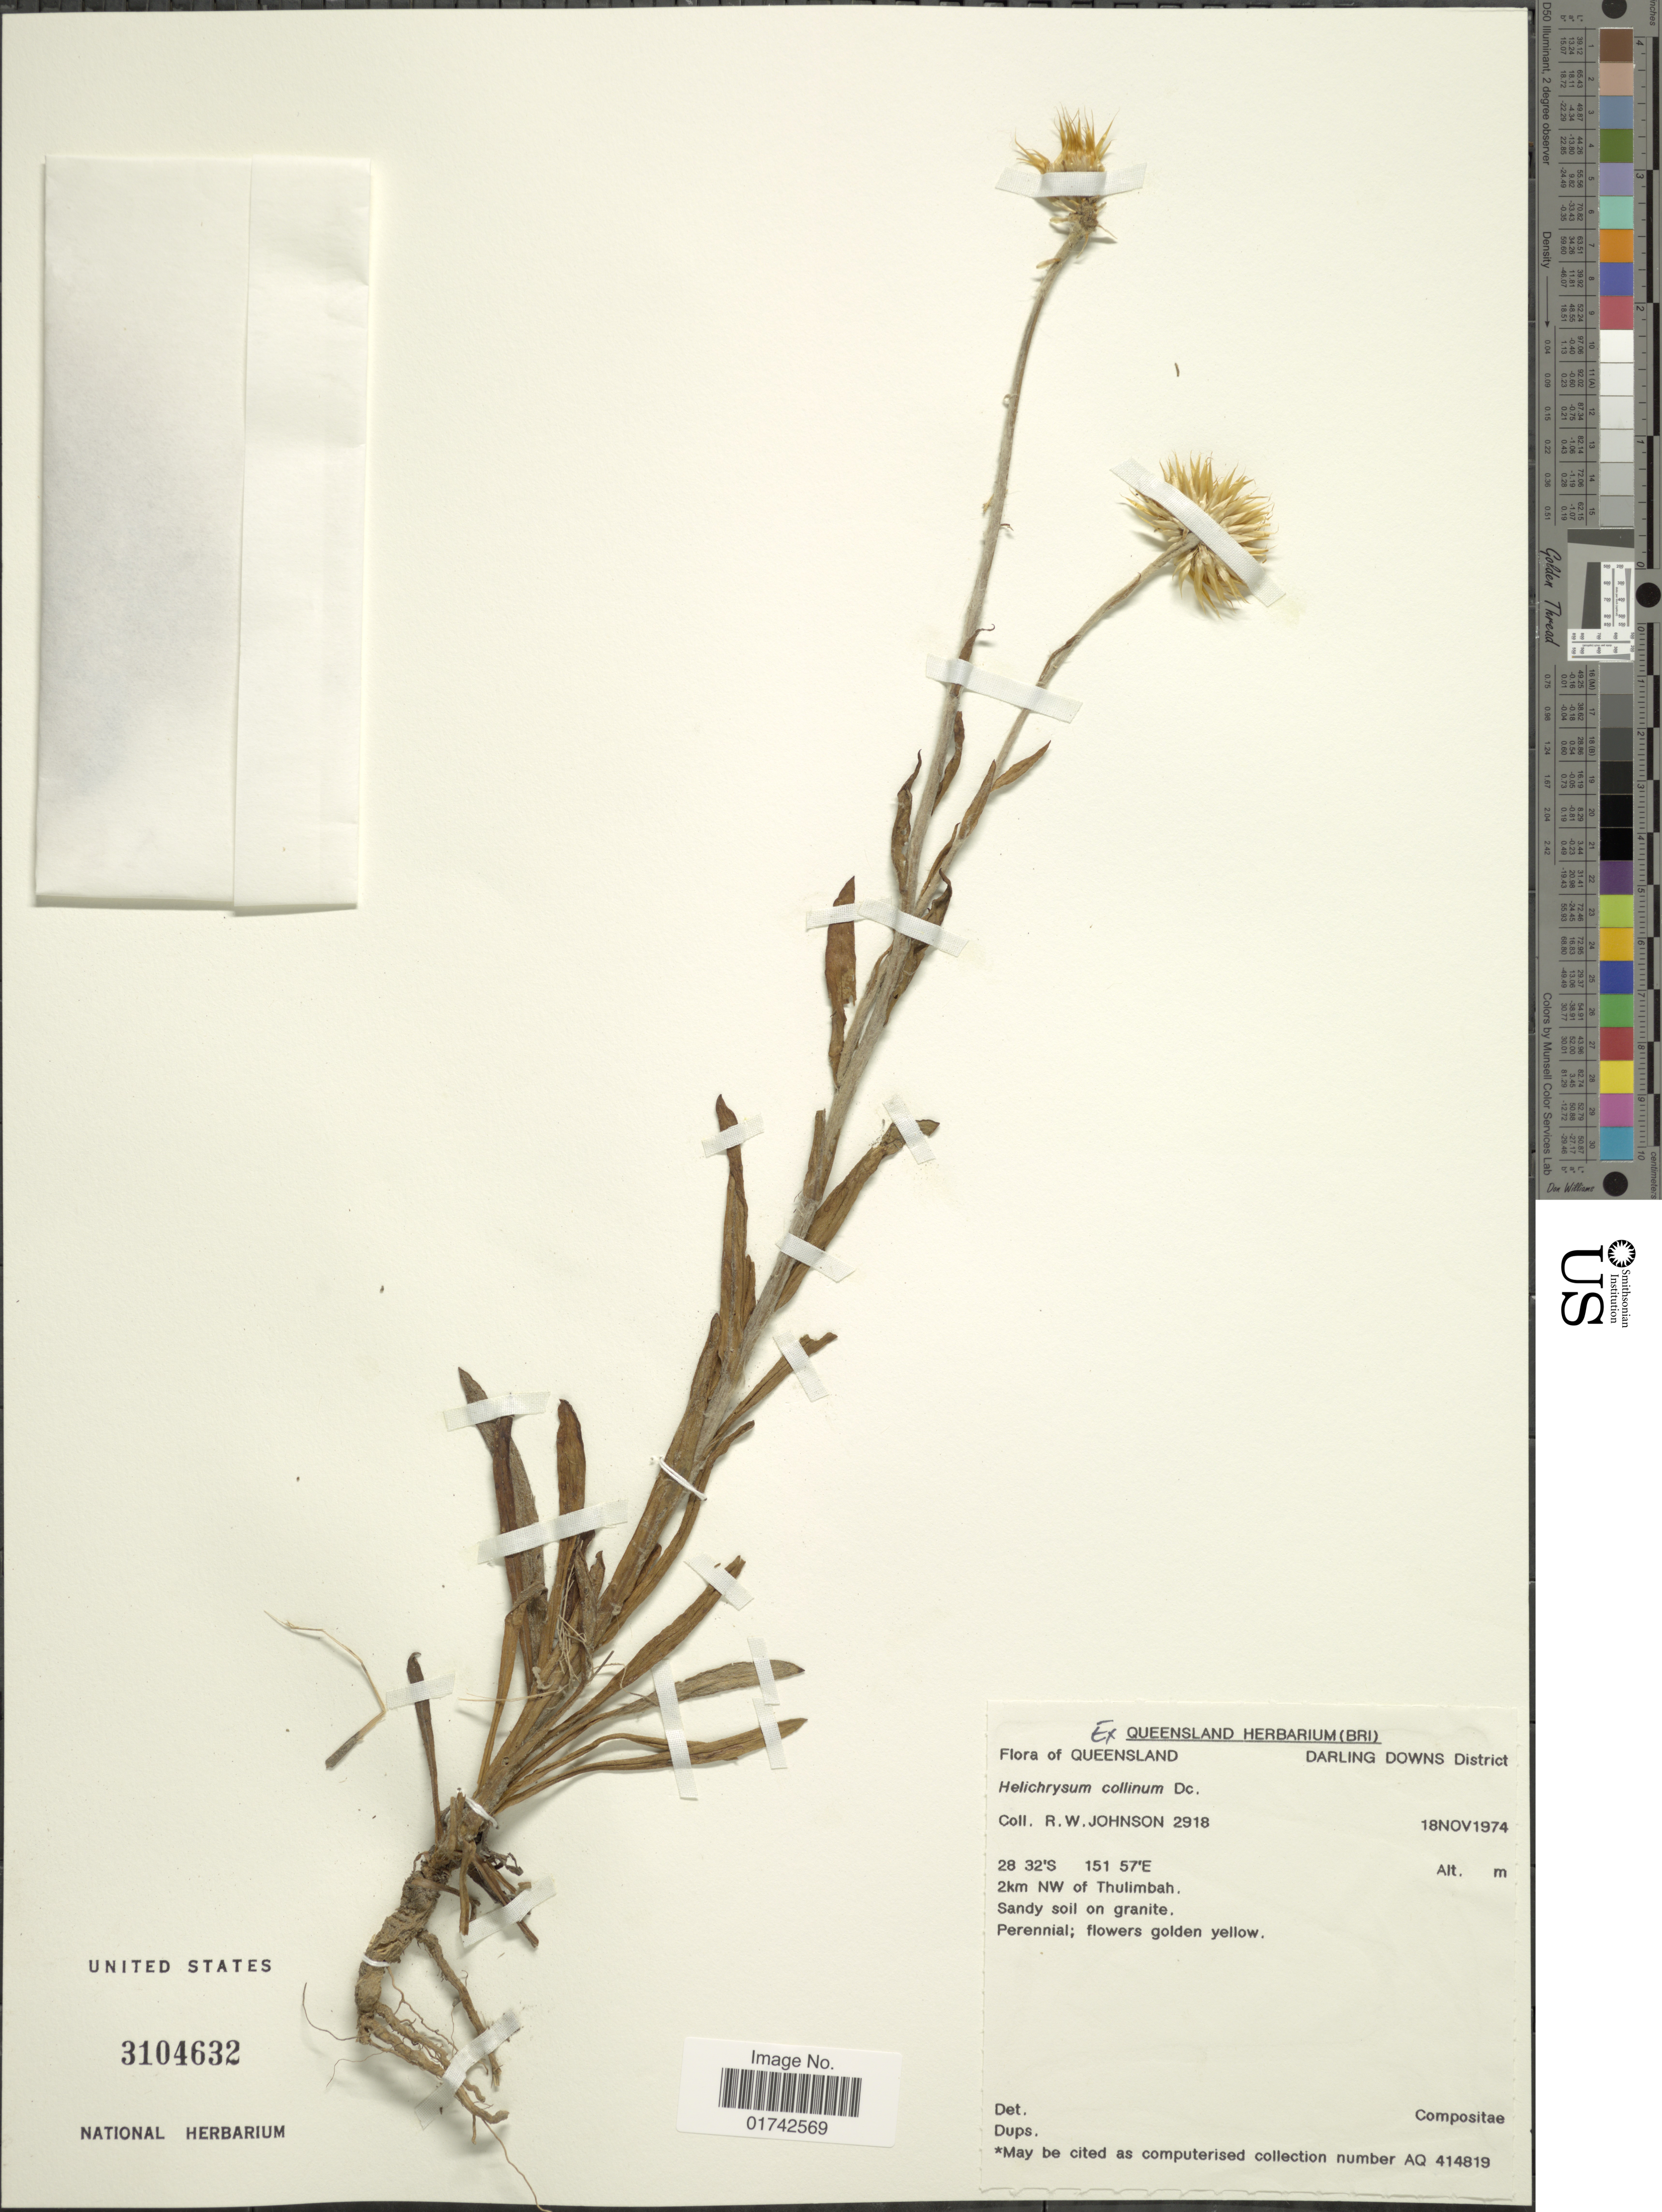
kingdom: Plantae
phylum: Tracheophyta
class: Magnoliopsida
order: Asterales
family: Asteraceae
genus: Helichrysum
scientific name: Helichrysum collinum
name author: DC.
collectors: R. W. Johnson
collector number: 2918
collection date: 1974-11-18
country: Australia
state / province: Queensland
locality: Darling Downs District, 2km NW of Thulimbah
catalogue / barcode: US 3104632